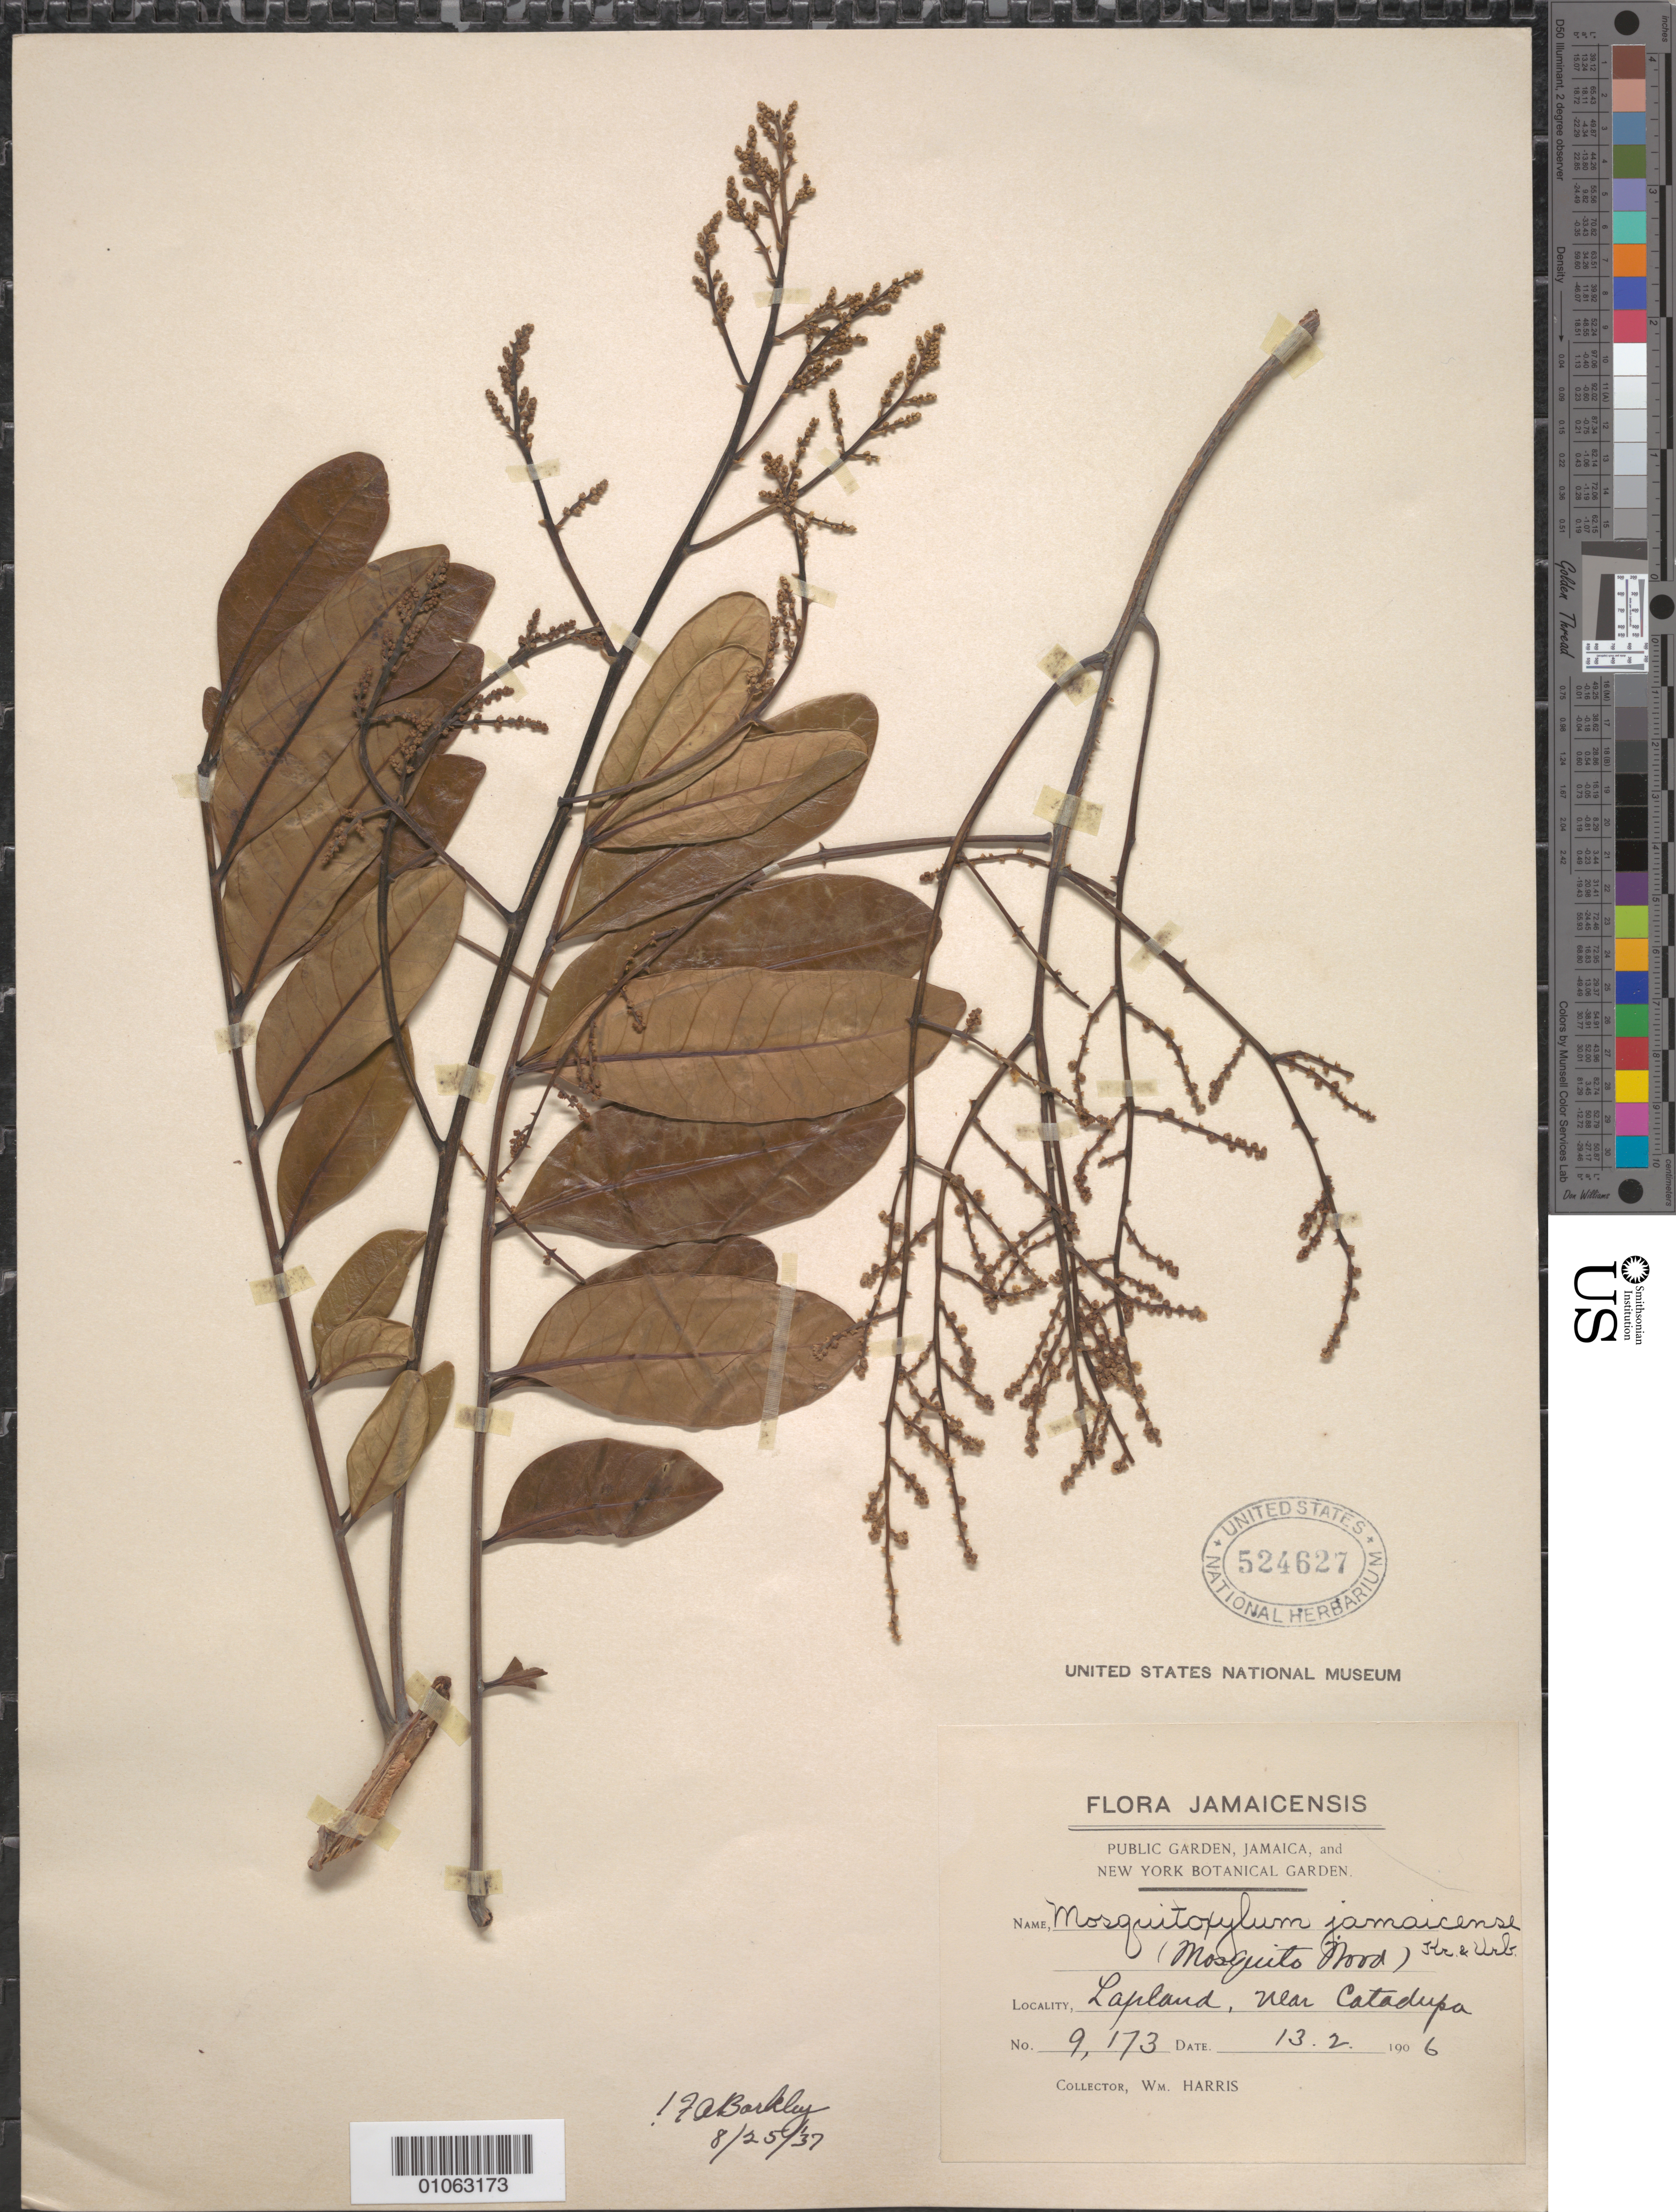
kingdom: Plantae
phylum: Tracheophyta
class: Magnoliopsida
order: Sapindales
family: Anacardiaceae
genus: Mosquitoxylum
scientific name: Mosquitoxylum jamaicense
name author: Krug & Urb.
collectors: W. Harris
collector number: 9173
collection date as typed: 13 Feb 1906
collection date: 1906-02-13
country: Jamaica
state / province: Saint James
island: Jamaica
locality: Lapland, Near Catadupa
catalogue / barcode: US 524627